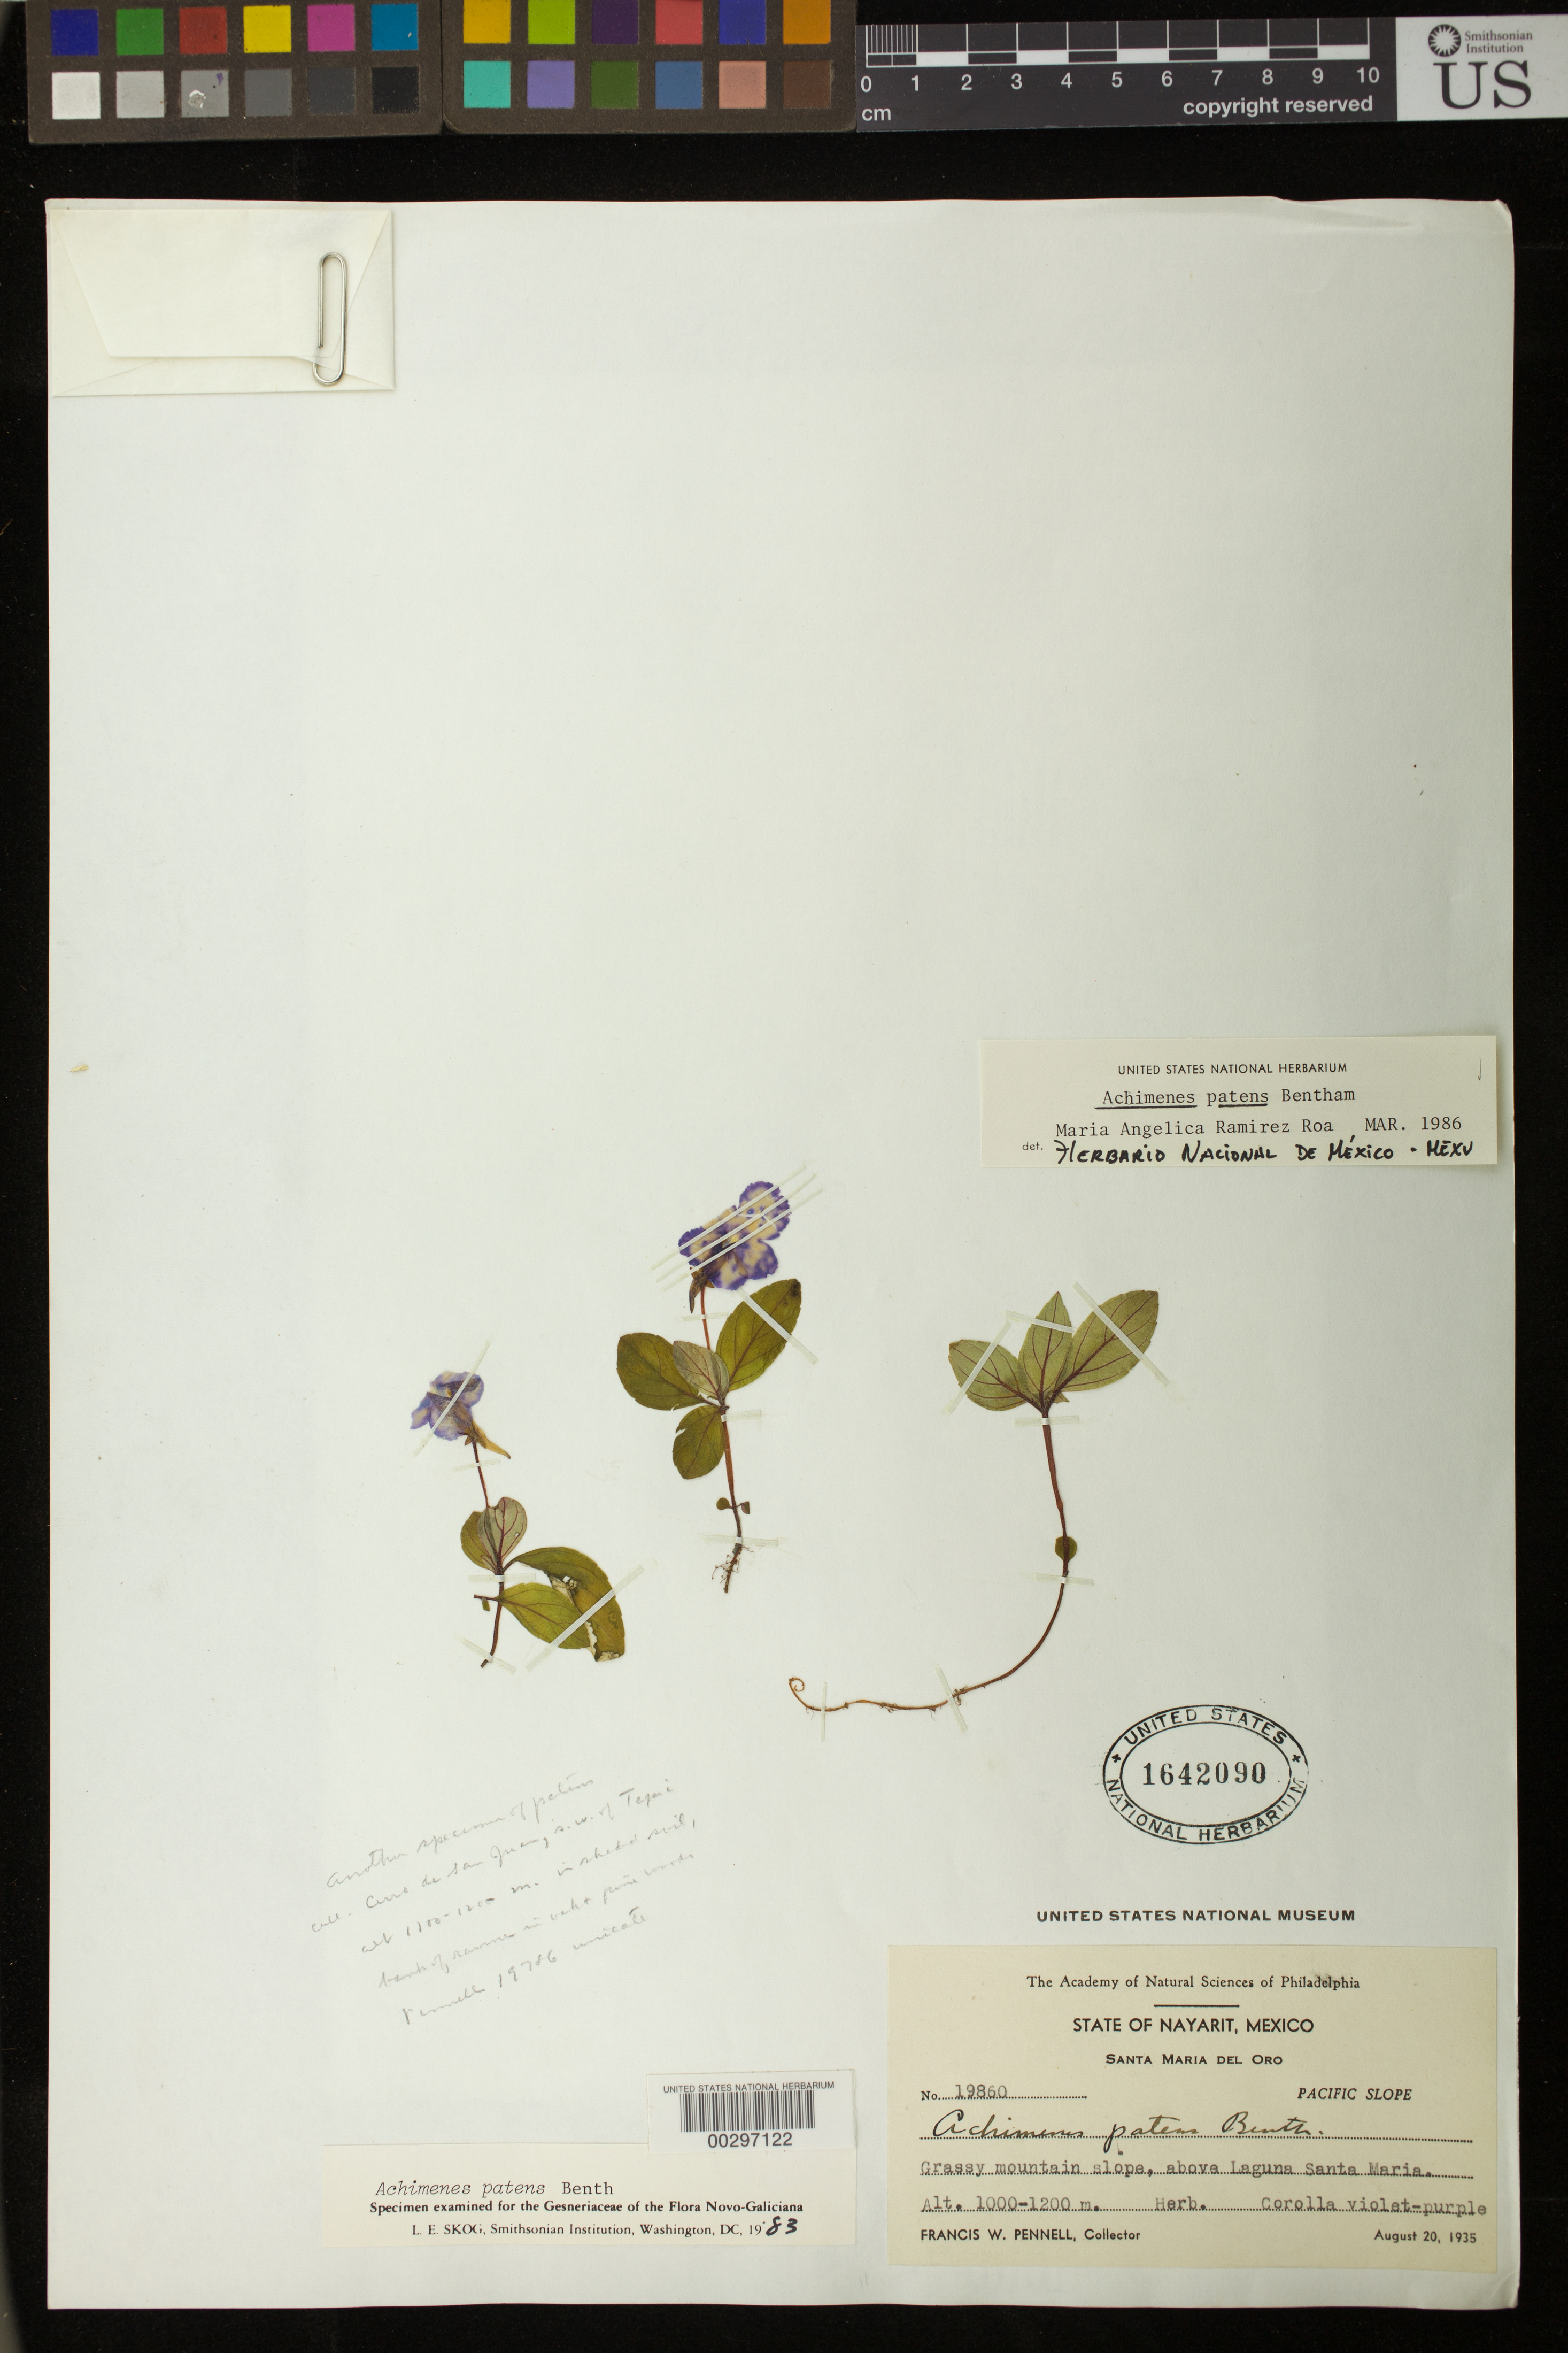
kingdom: Plantae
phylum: Tracheophyta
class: Magnoliopsida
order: Lamiales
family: Gesneriaceae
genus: Achimenes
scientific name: Achimenes patens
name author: Benth.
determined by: Skog, Laurence E.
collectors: F. W. Pennell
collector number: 19860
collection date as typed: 20 Aug 1935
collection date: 1935-08-20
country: Mexico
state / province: Nayarit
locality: Santa Maria del Oro, above Laguna Santa Maria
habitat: Grassy mountain slope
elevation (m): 1000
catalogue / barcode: US 1642090